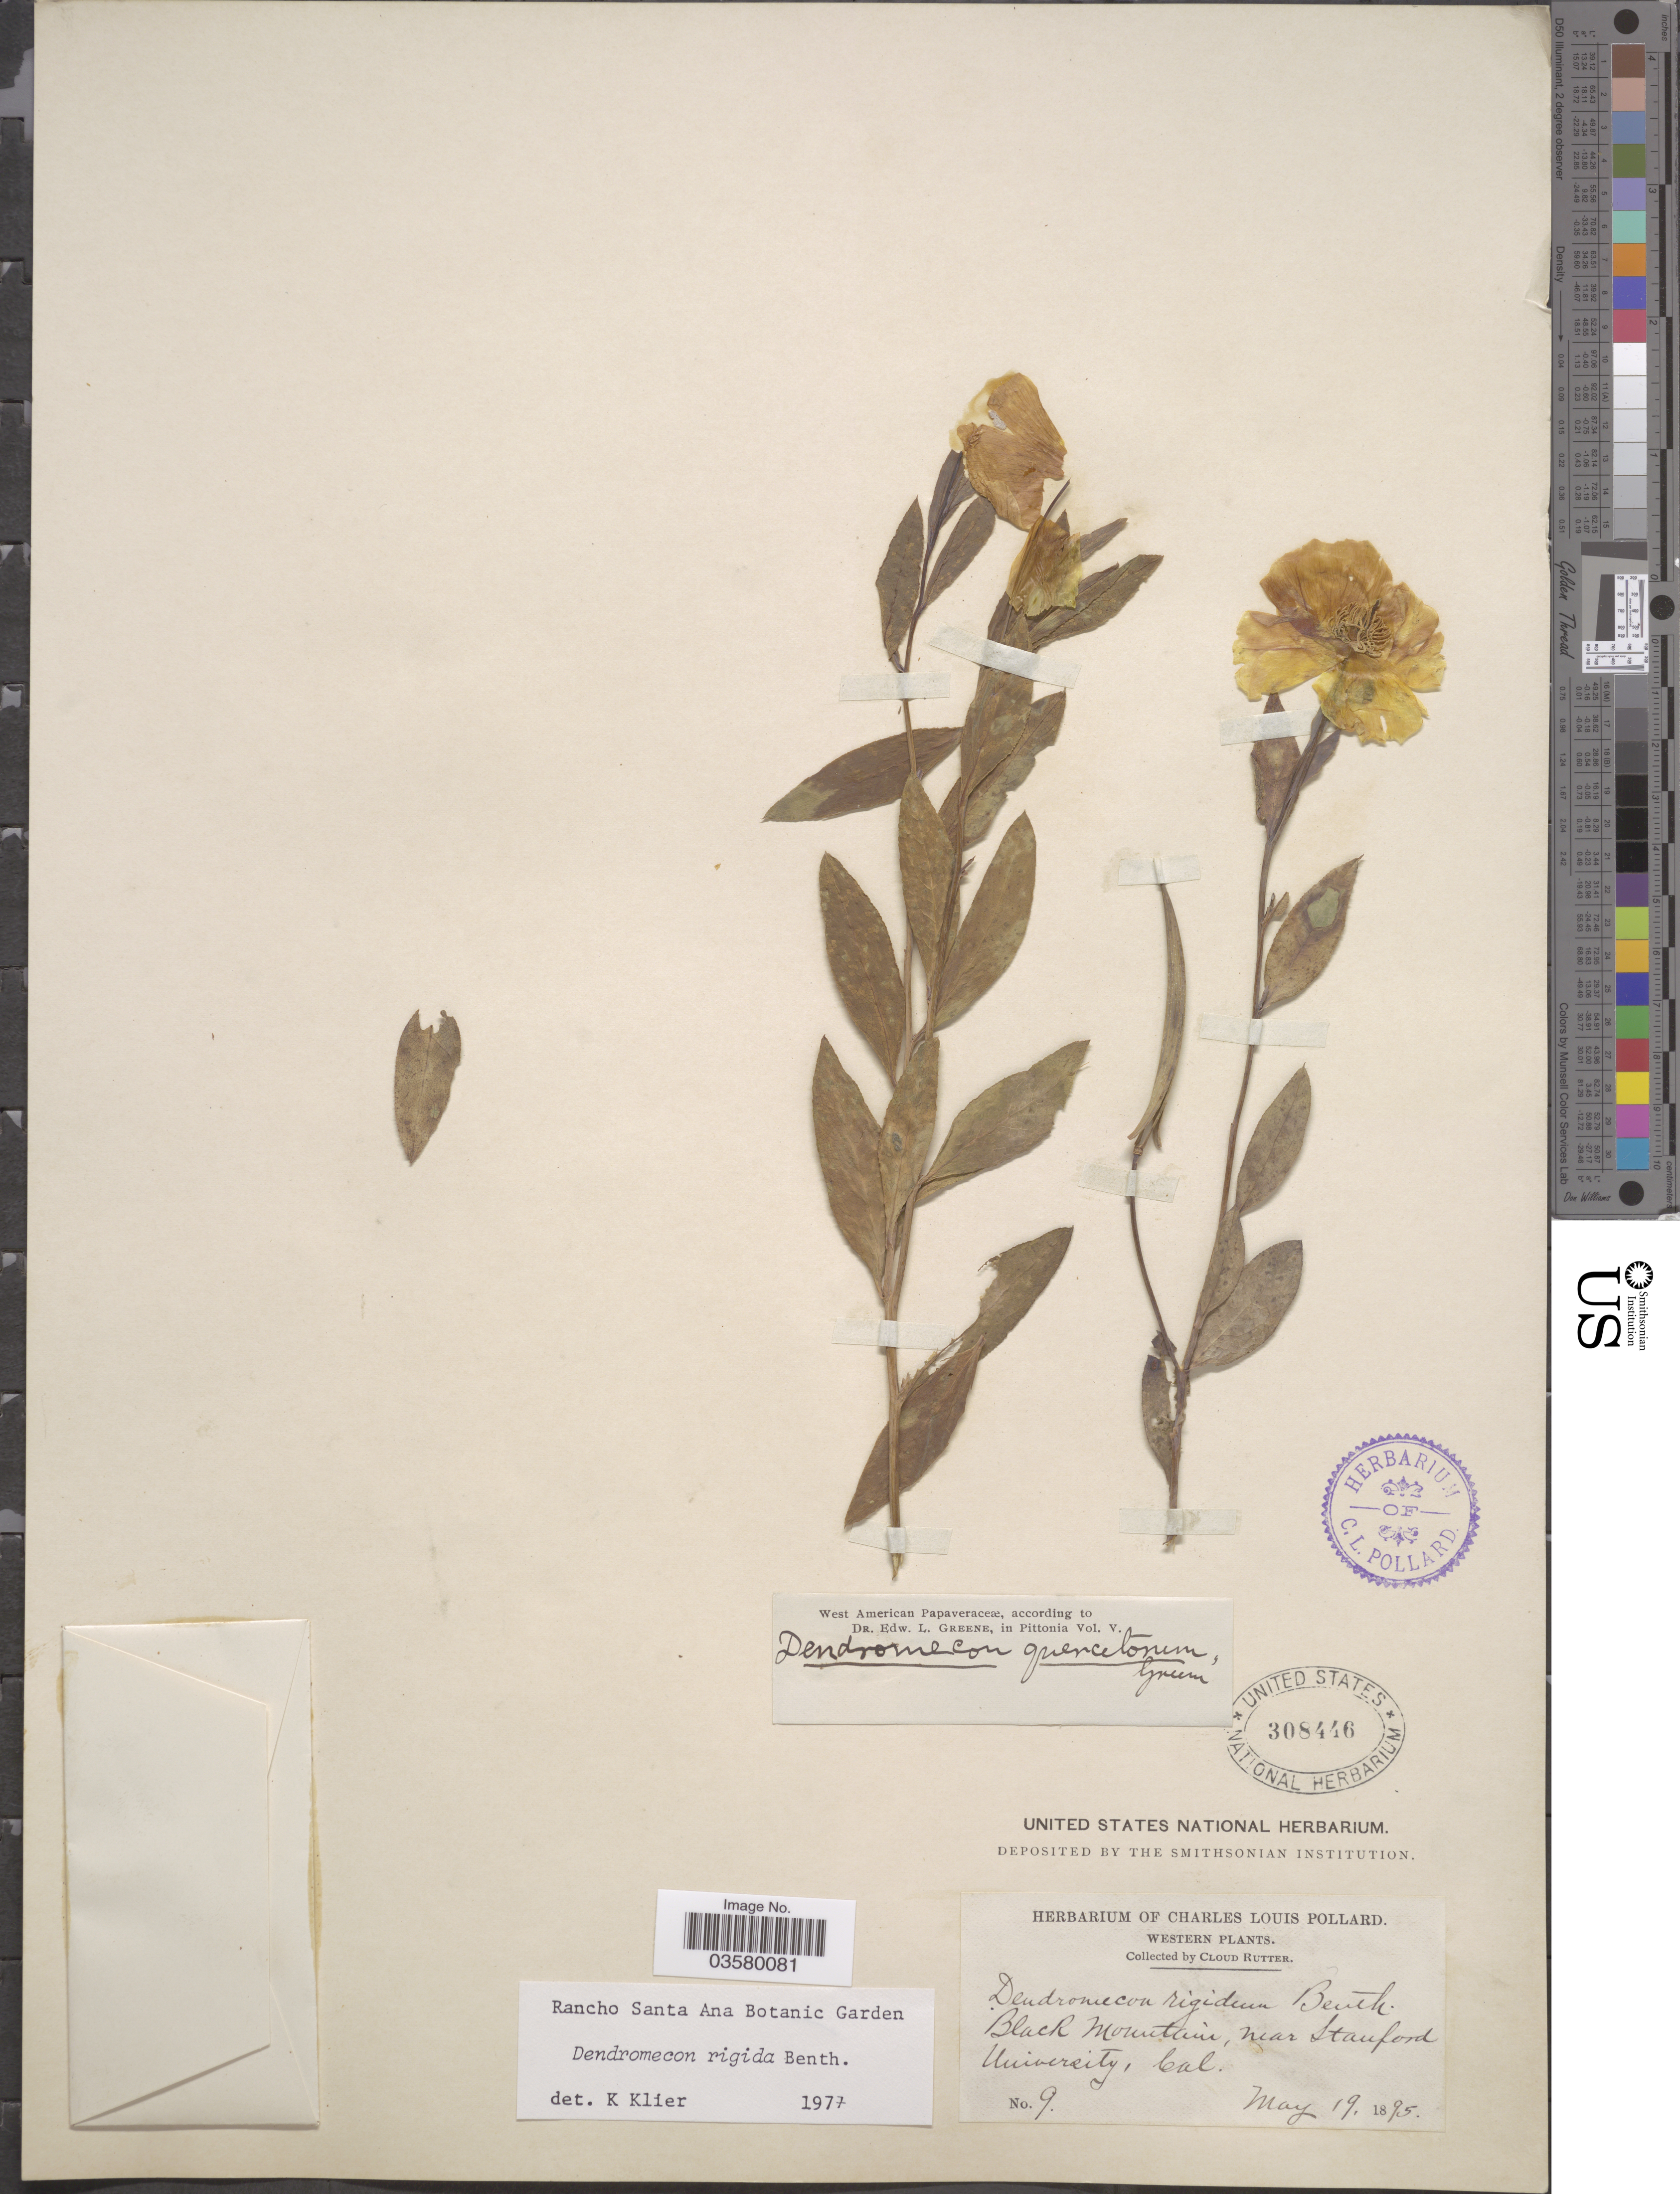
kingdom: Plantae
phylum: Tracheophyta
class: Magnoliopsida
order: Ranunculales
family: Papaveraceae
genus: Dendromecon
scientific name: Dendromecon rigida subsp. rigida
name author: Benth.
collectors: C. Rutter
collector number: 9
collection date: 1895-05-19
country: United States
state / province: California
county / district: Santa Clara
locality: Western, Black Mountain, near Stanford University.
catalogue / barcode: US 308446